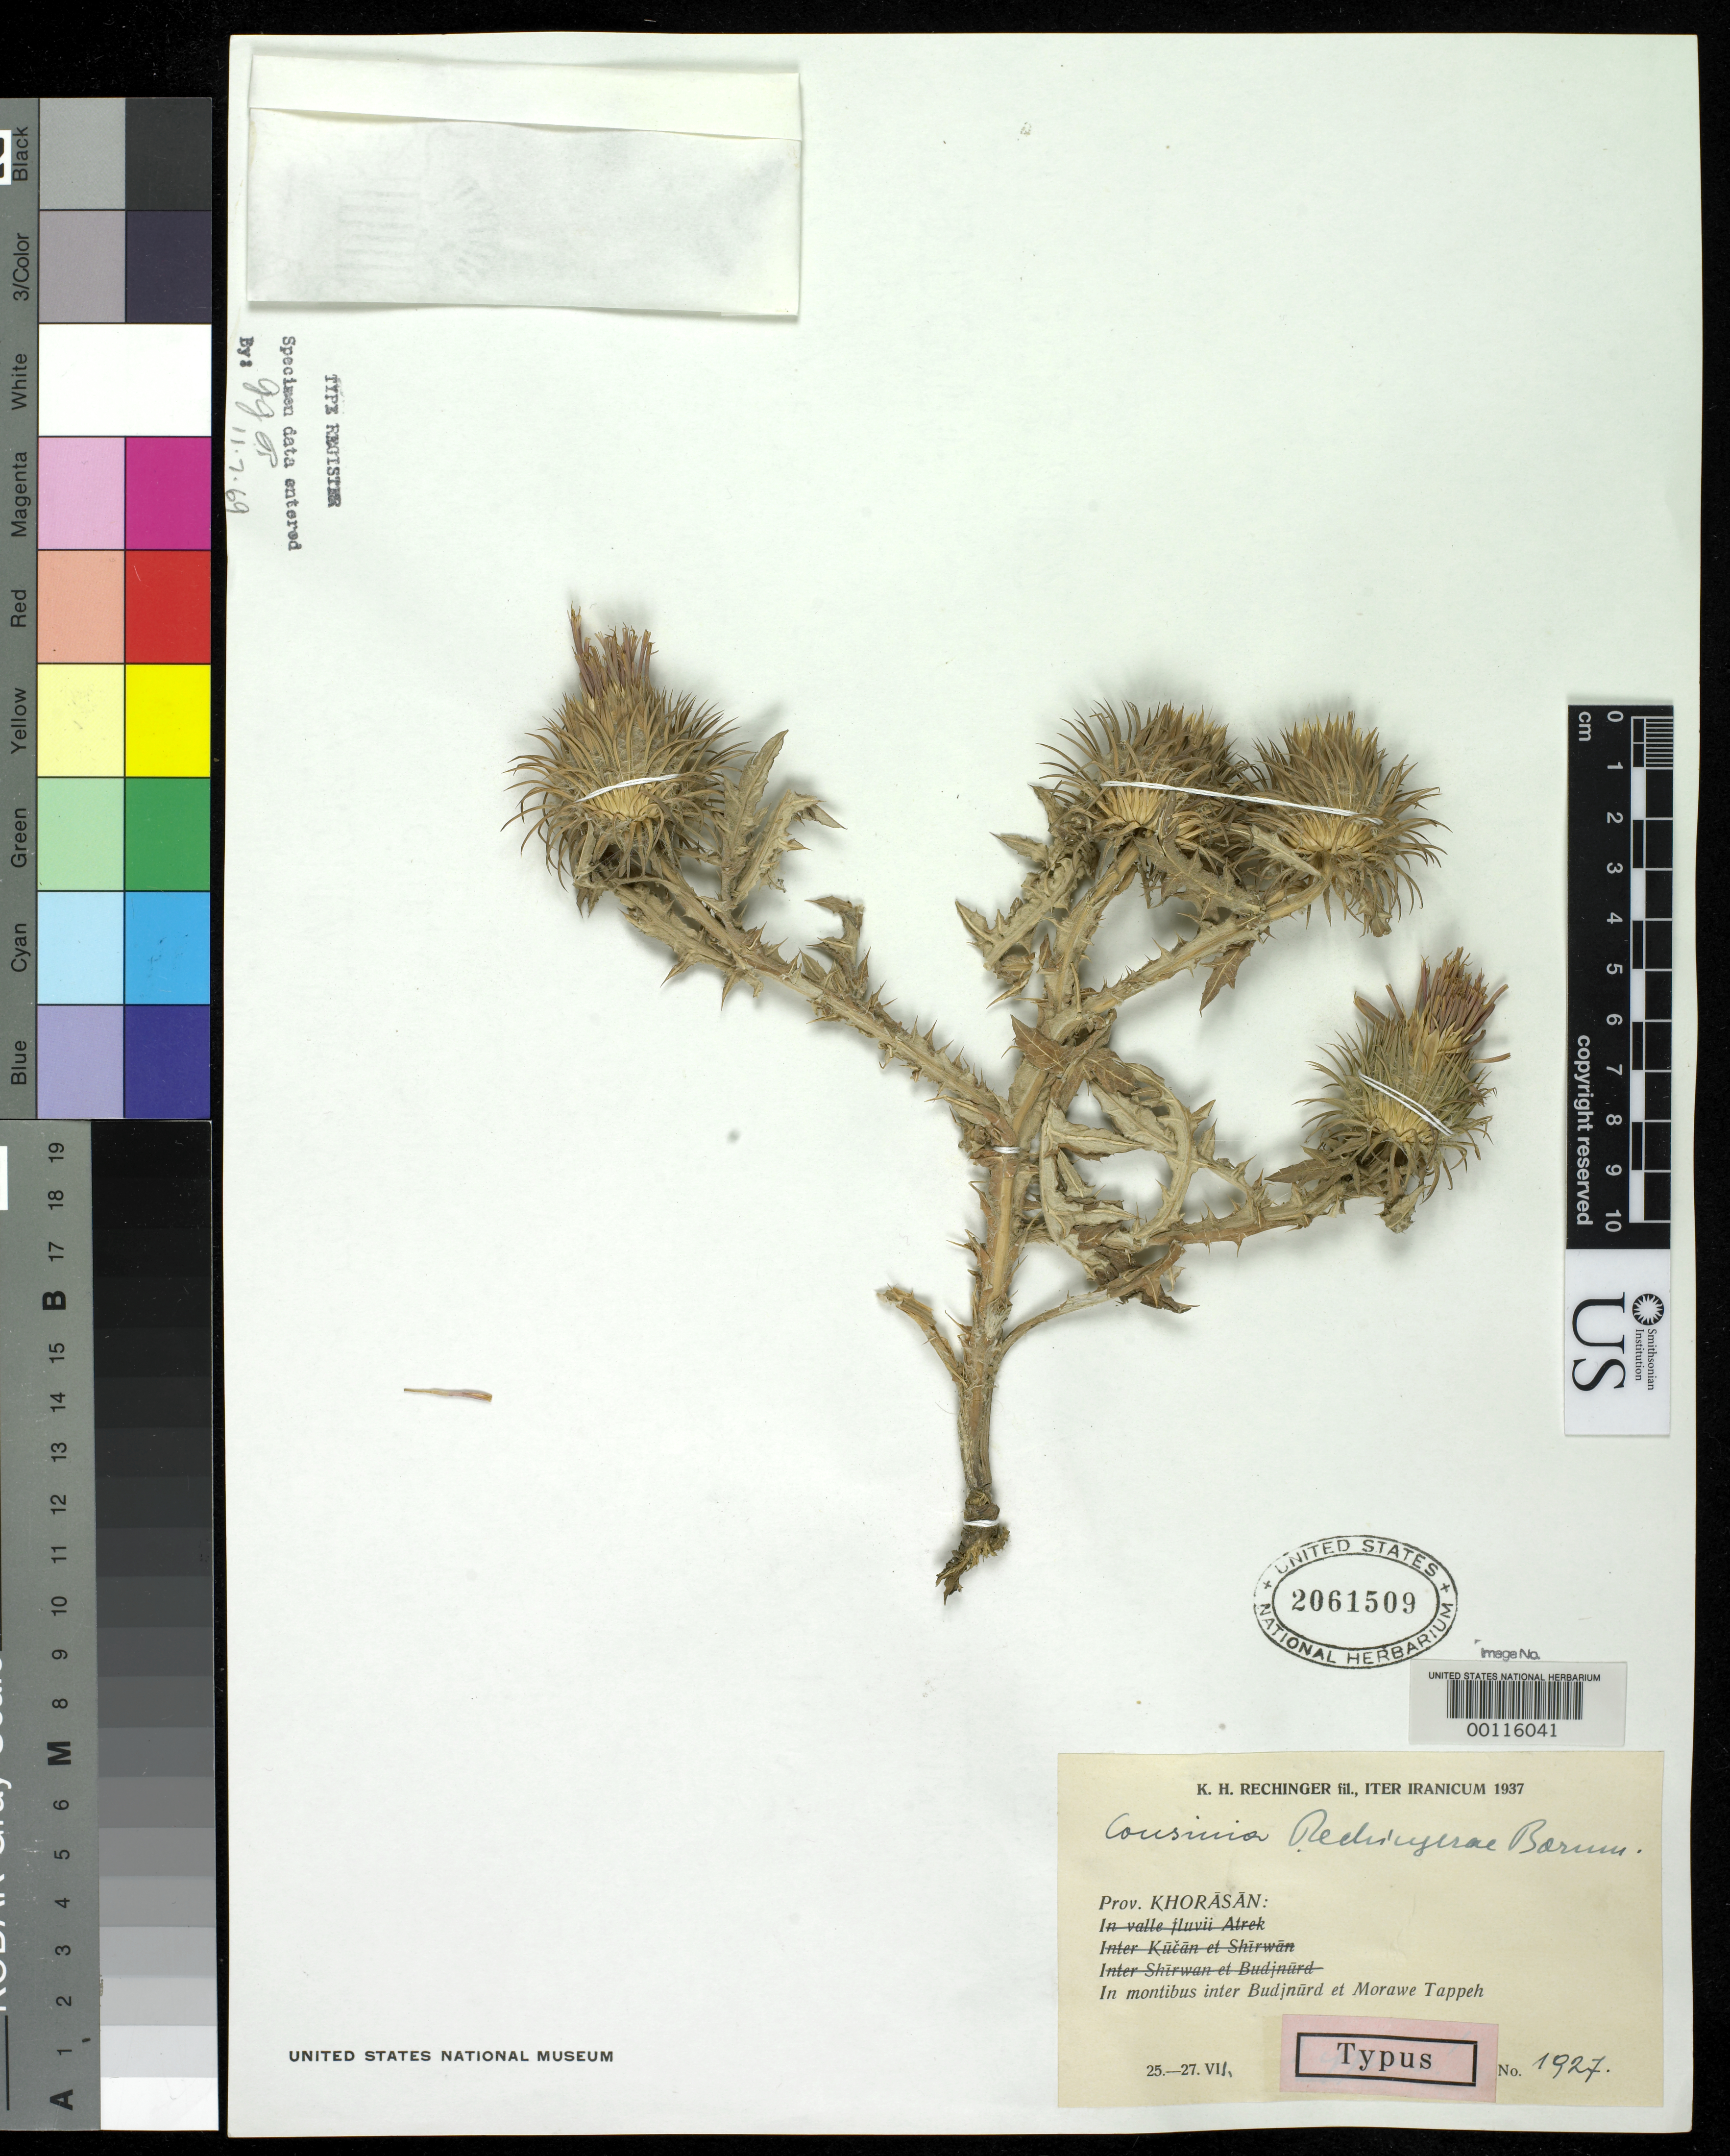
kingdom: Plantae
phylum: Tracheophyta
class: Magnoliopsida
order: Asterales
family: Asteraceae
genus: Cousinia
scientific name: Cousinia rechingerae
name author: Bornm.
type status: Type Collection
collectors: K. H. Rechinger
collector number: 1927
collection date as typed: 25 Jul 1937 to 27 Jul 1937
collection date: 1937-07-25/1937-07-27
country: Iran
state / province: Khorasan [obsolete]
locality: Between Budjnurd and Morawe Tappeh.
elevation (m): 1300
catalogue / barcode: US 2061509